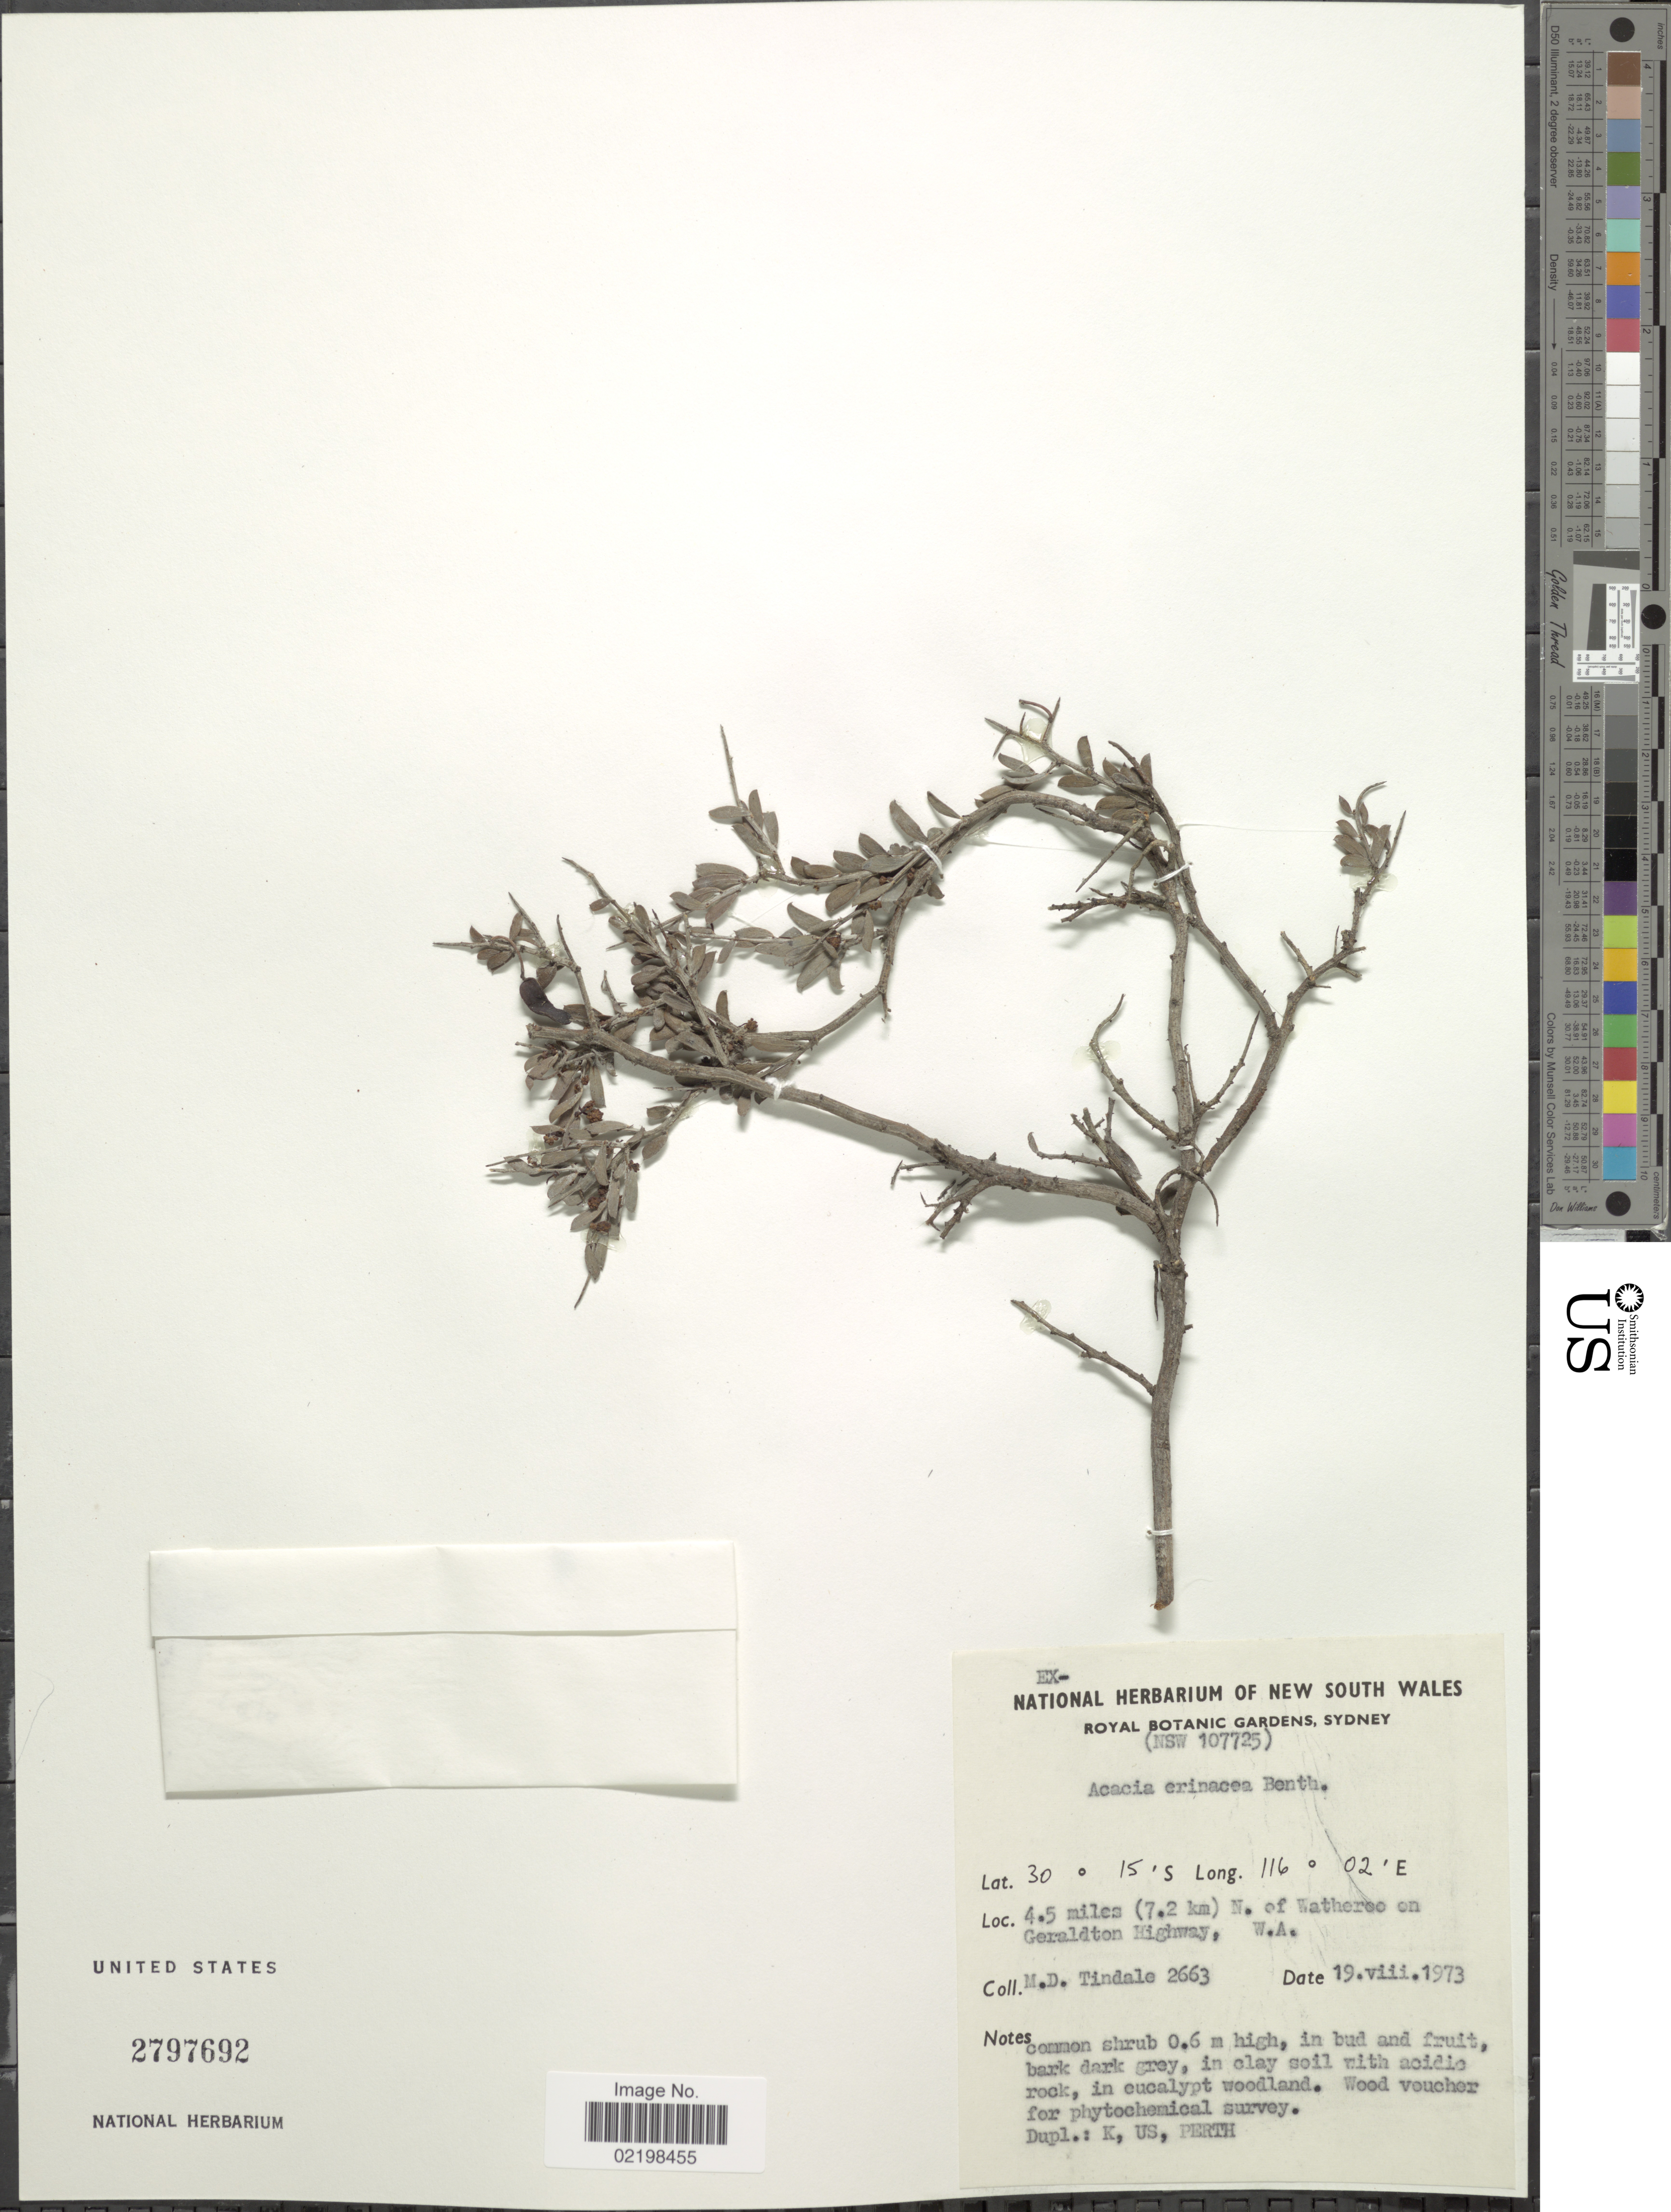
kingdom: Plantae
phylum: Tracheophyta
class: Magnoliopsida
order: Fabales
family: Fabaceae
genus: Acacia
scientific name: Acacia erinacea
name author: Benth.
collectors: M. D. Tindale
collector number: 2663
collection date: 1973-08-19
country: Australia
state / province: Western Australia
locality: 4.5 miles (7.2 km) N. of Watheroo on Geraldton Highway, W.A.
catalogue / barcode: US 2797692